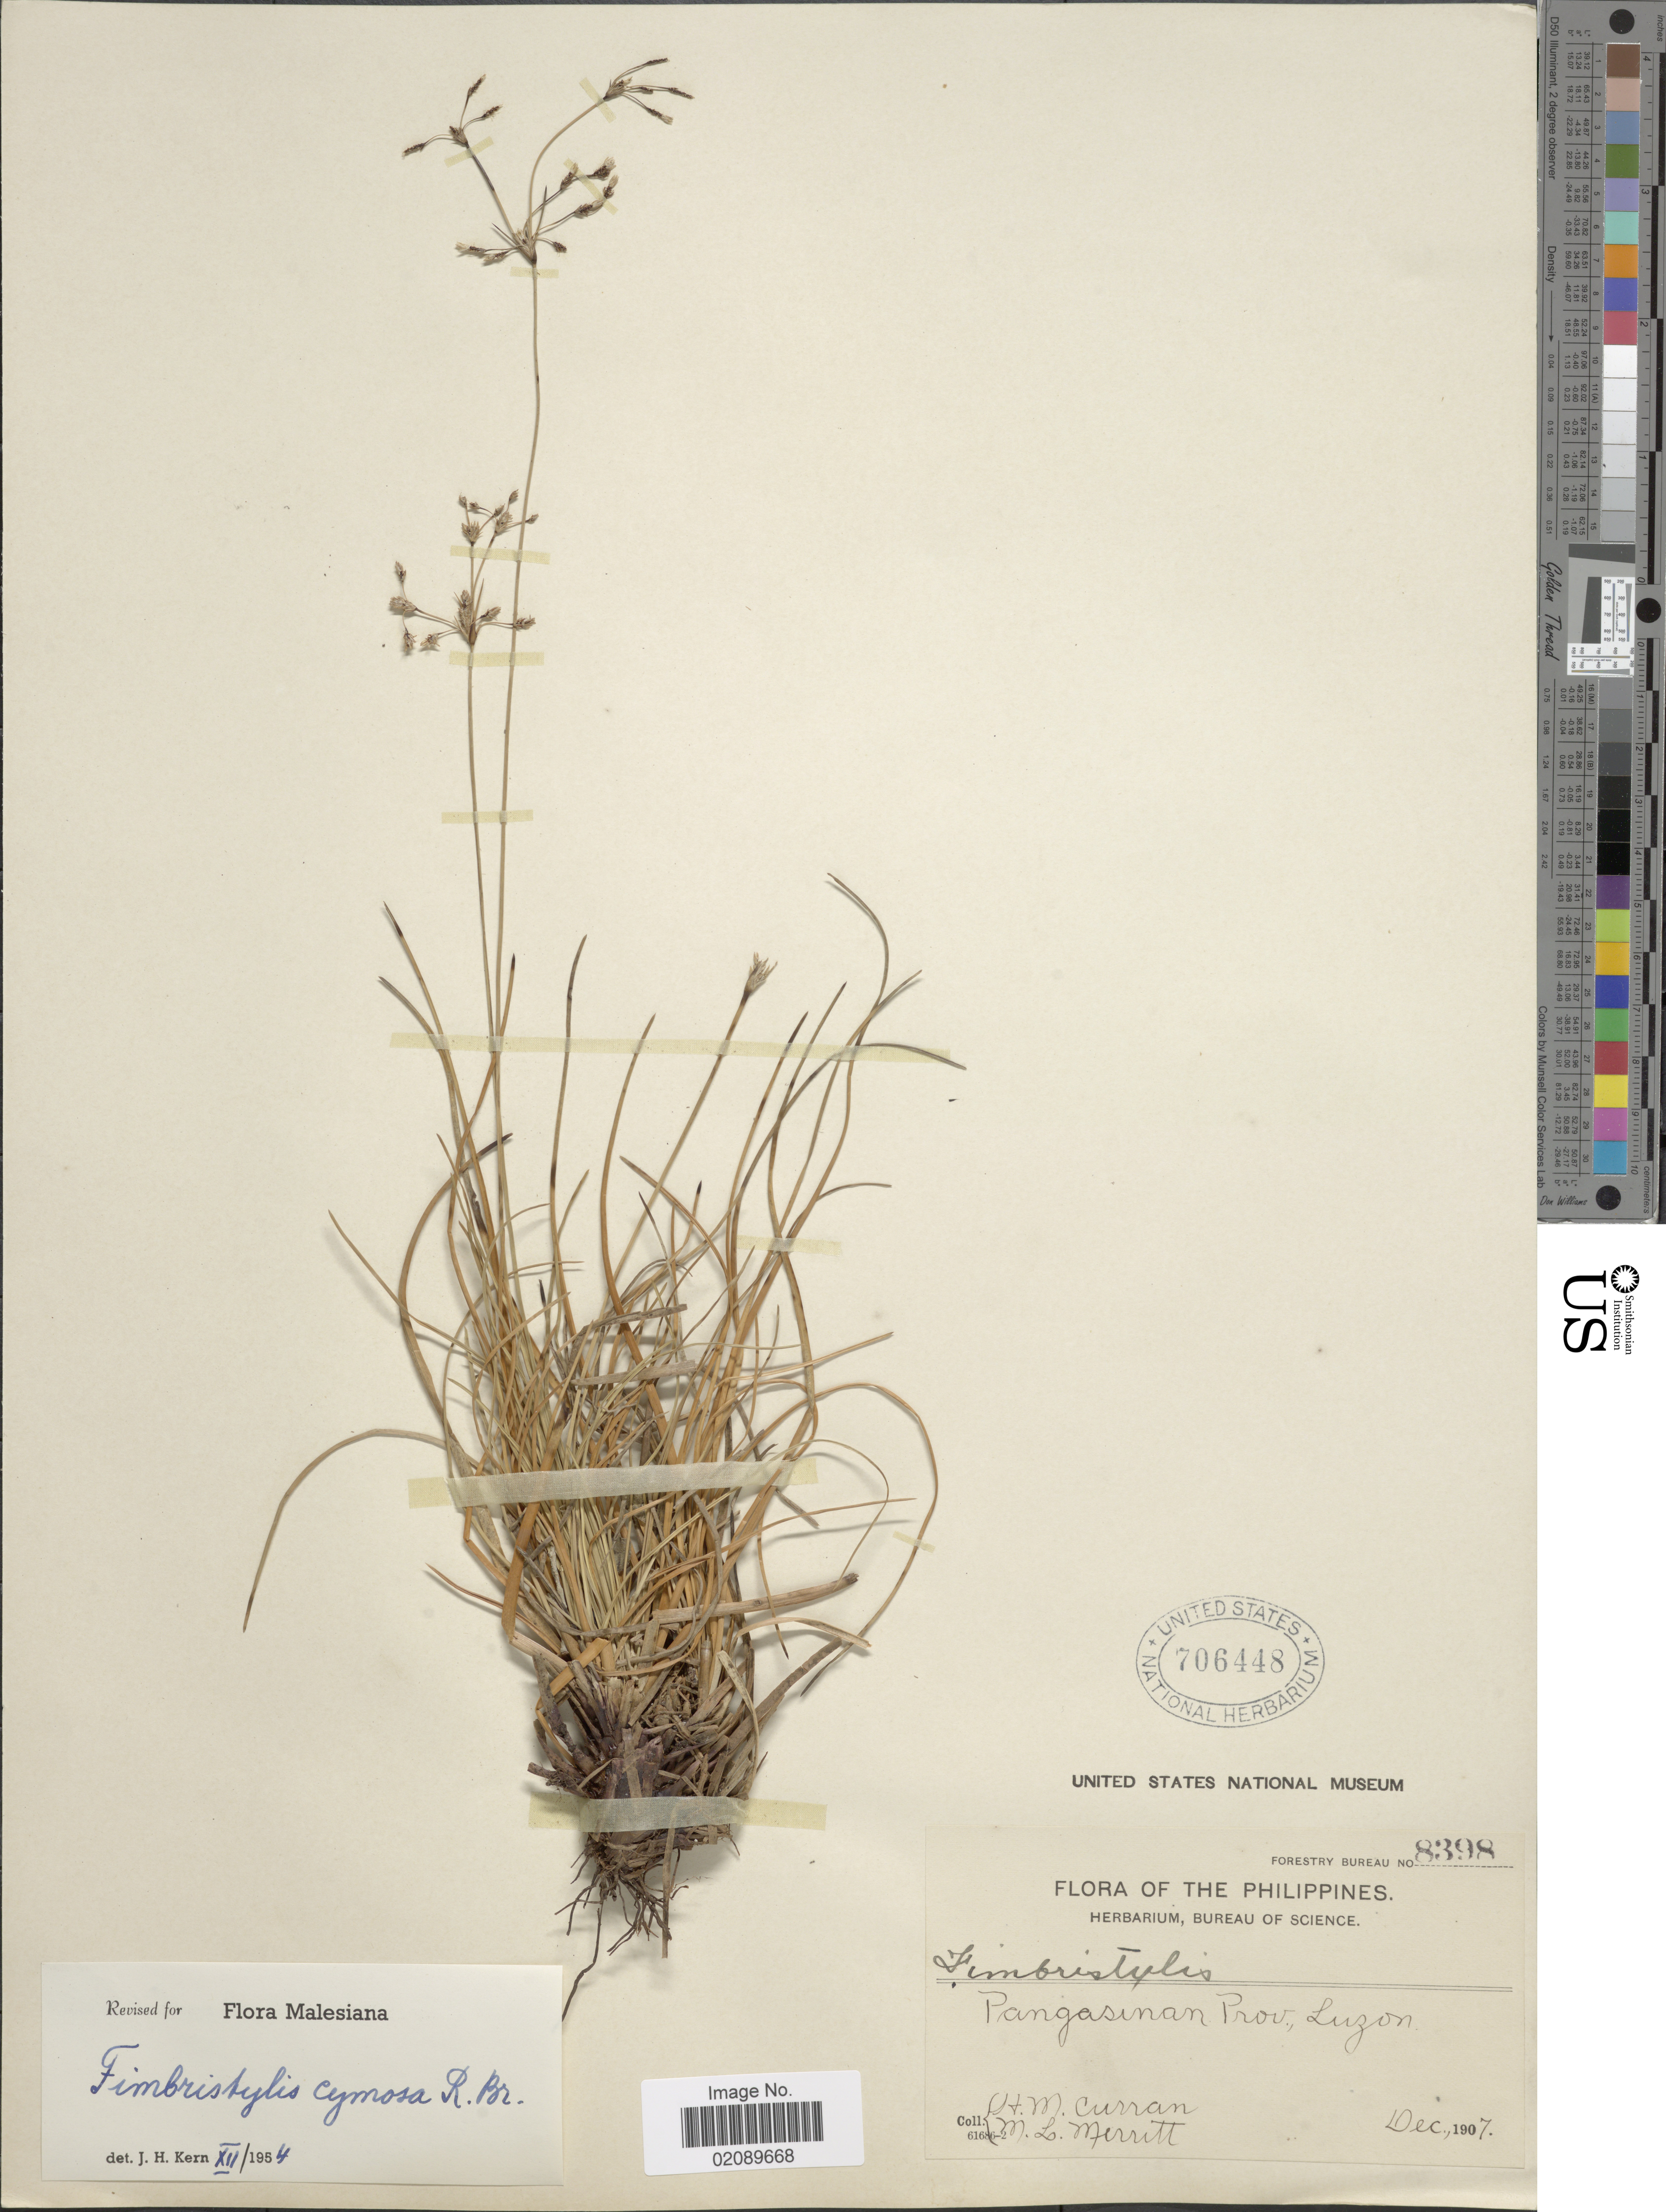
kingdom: Plantae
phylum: Tracheophyta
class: Liliopsida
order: Poales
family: Cyperaceae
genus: Fimbristylis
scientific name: Fimbristylis cymosa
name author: R. Br.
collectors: H. M. Curran & M. L. Merritt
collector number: Forestry Bureau 8398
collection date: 1907-12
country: Philippines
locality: Pangasinan Prov., Luzon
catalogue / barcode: US 706448